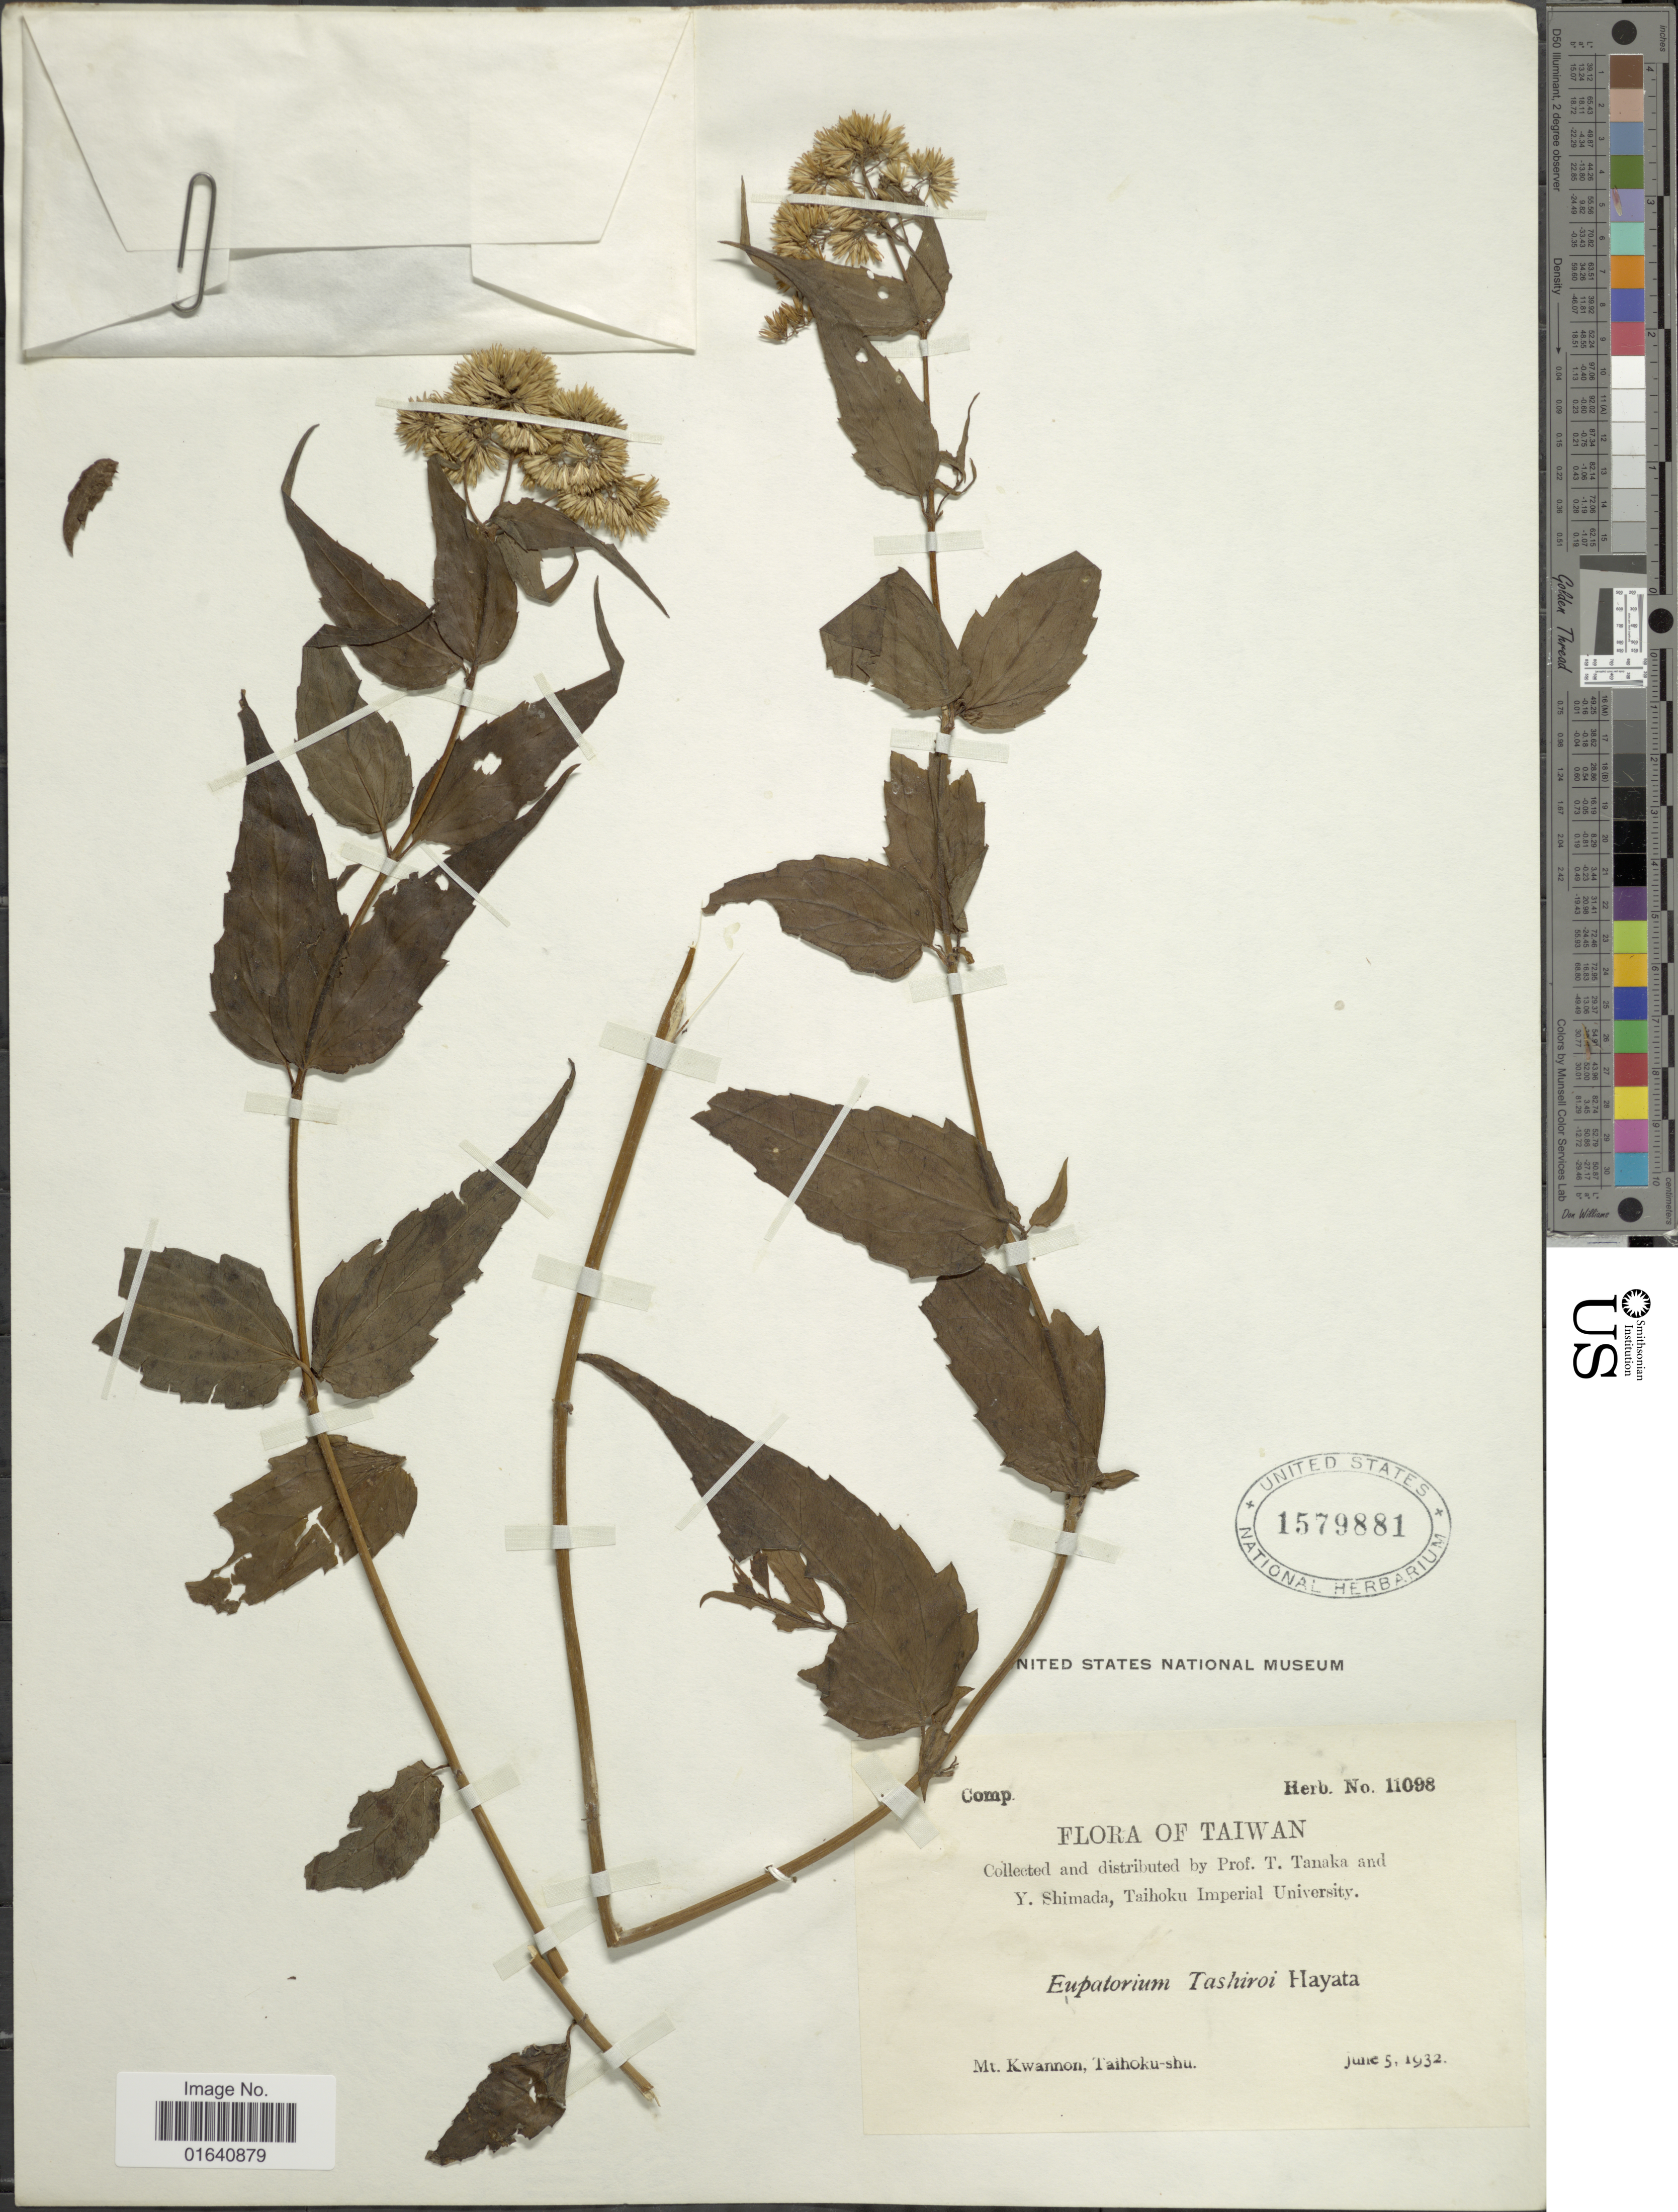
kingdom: Plantae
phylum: Tracheophyta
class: Magnoliopsida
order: Asterales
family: Asteraceae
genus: Eupatorium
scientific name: Eupatorium tashiroi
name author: Hayata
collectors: T. Tanaka & Y. Shimada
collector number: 11098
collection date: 1932-06-05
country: Taiwan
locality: Mt. Kwannon, Taihoku-shu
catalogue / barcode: US 157981